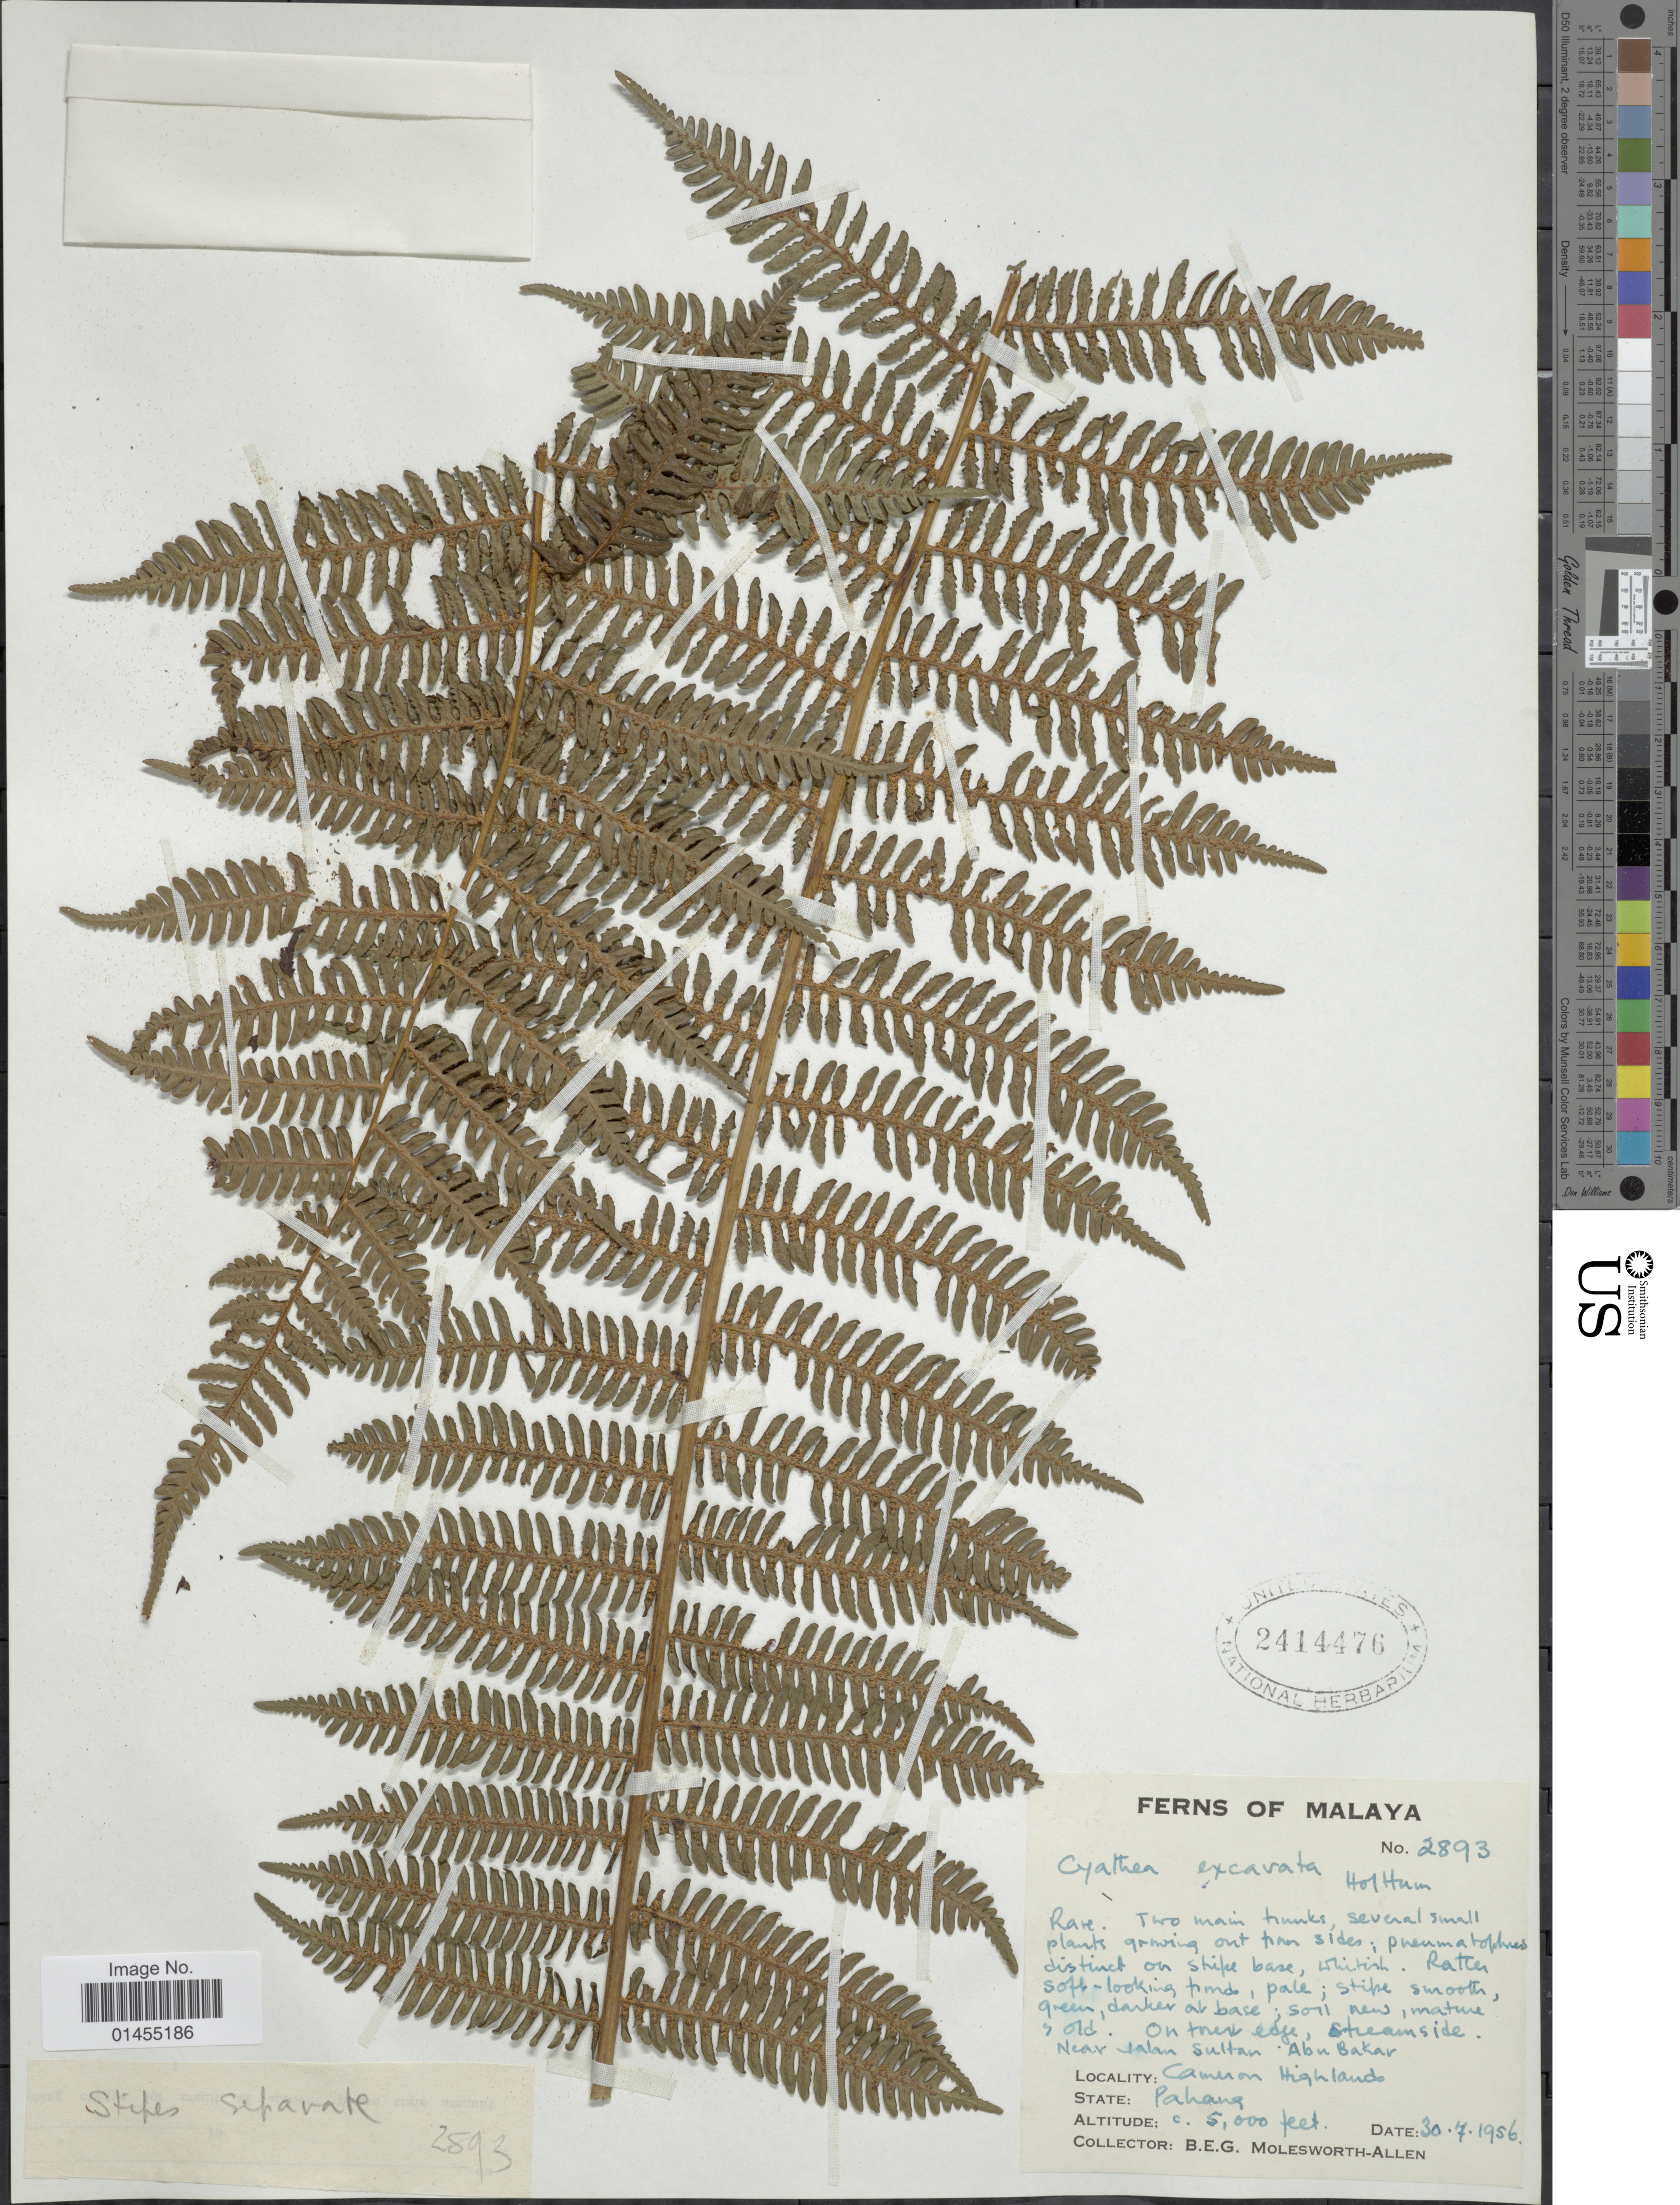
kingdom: Plantae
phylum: Tracheophyta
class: Polypodiopsida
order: Cyatheales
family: Cyatheaceae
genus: Alsophila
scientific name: Alsophila excavata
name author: (Holttum) R.M. Tryon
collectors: B. E. G. Molesworth-Allen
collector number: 2893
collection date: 1956-07-30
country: Malaysia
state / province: Pahang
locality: Near Istana Sultan Abu Bakar, Malaya, Cameron Highlands.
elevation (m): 1524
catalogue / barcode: US 2414476